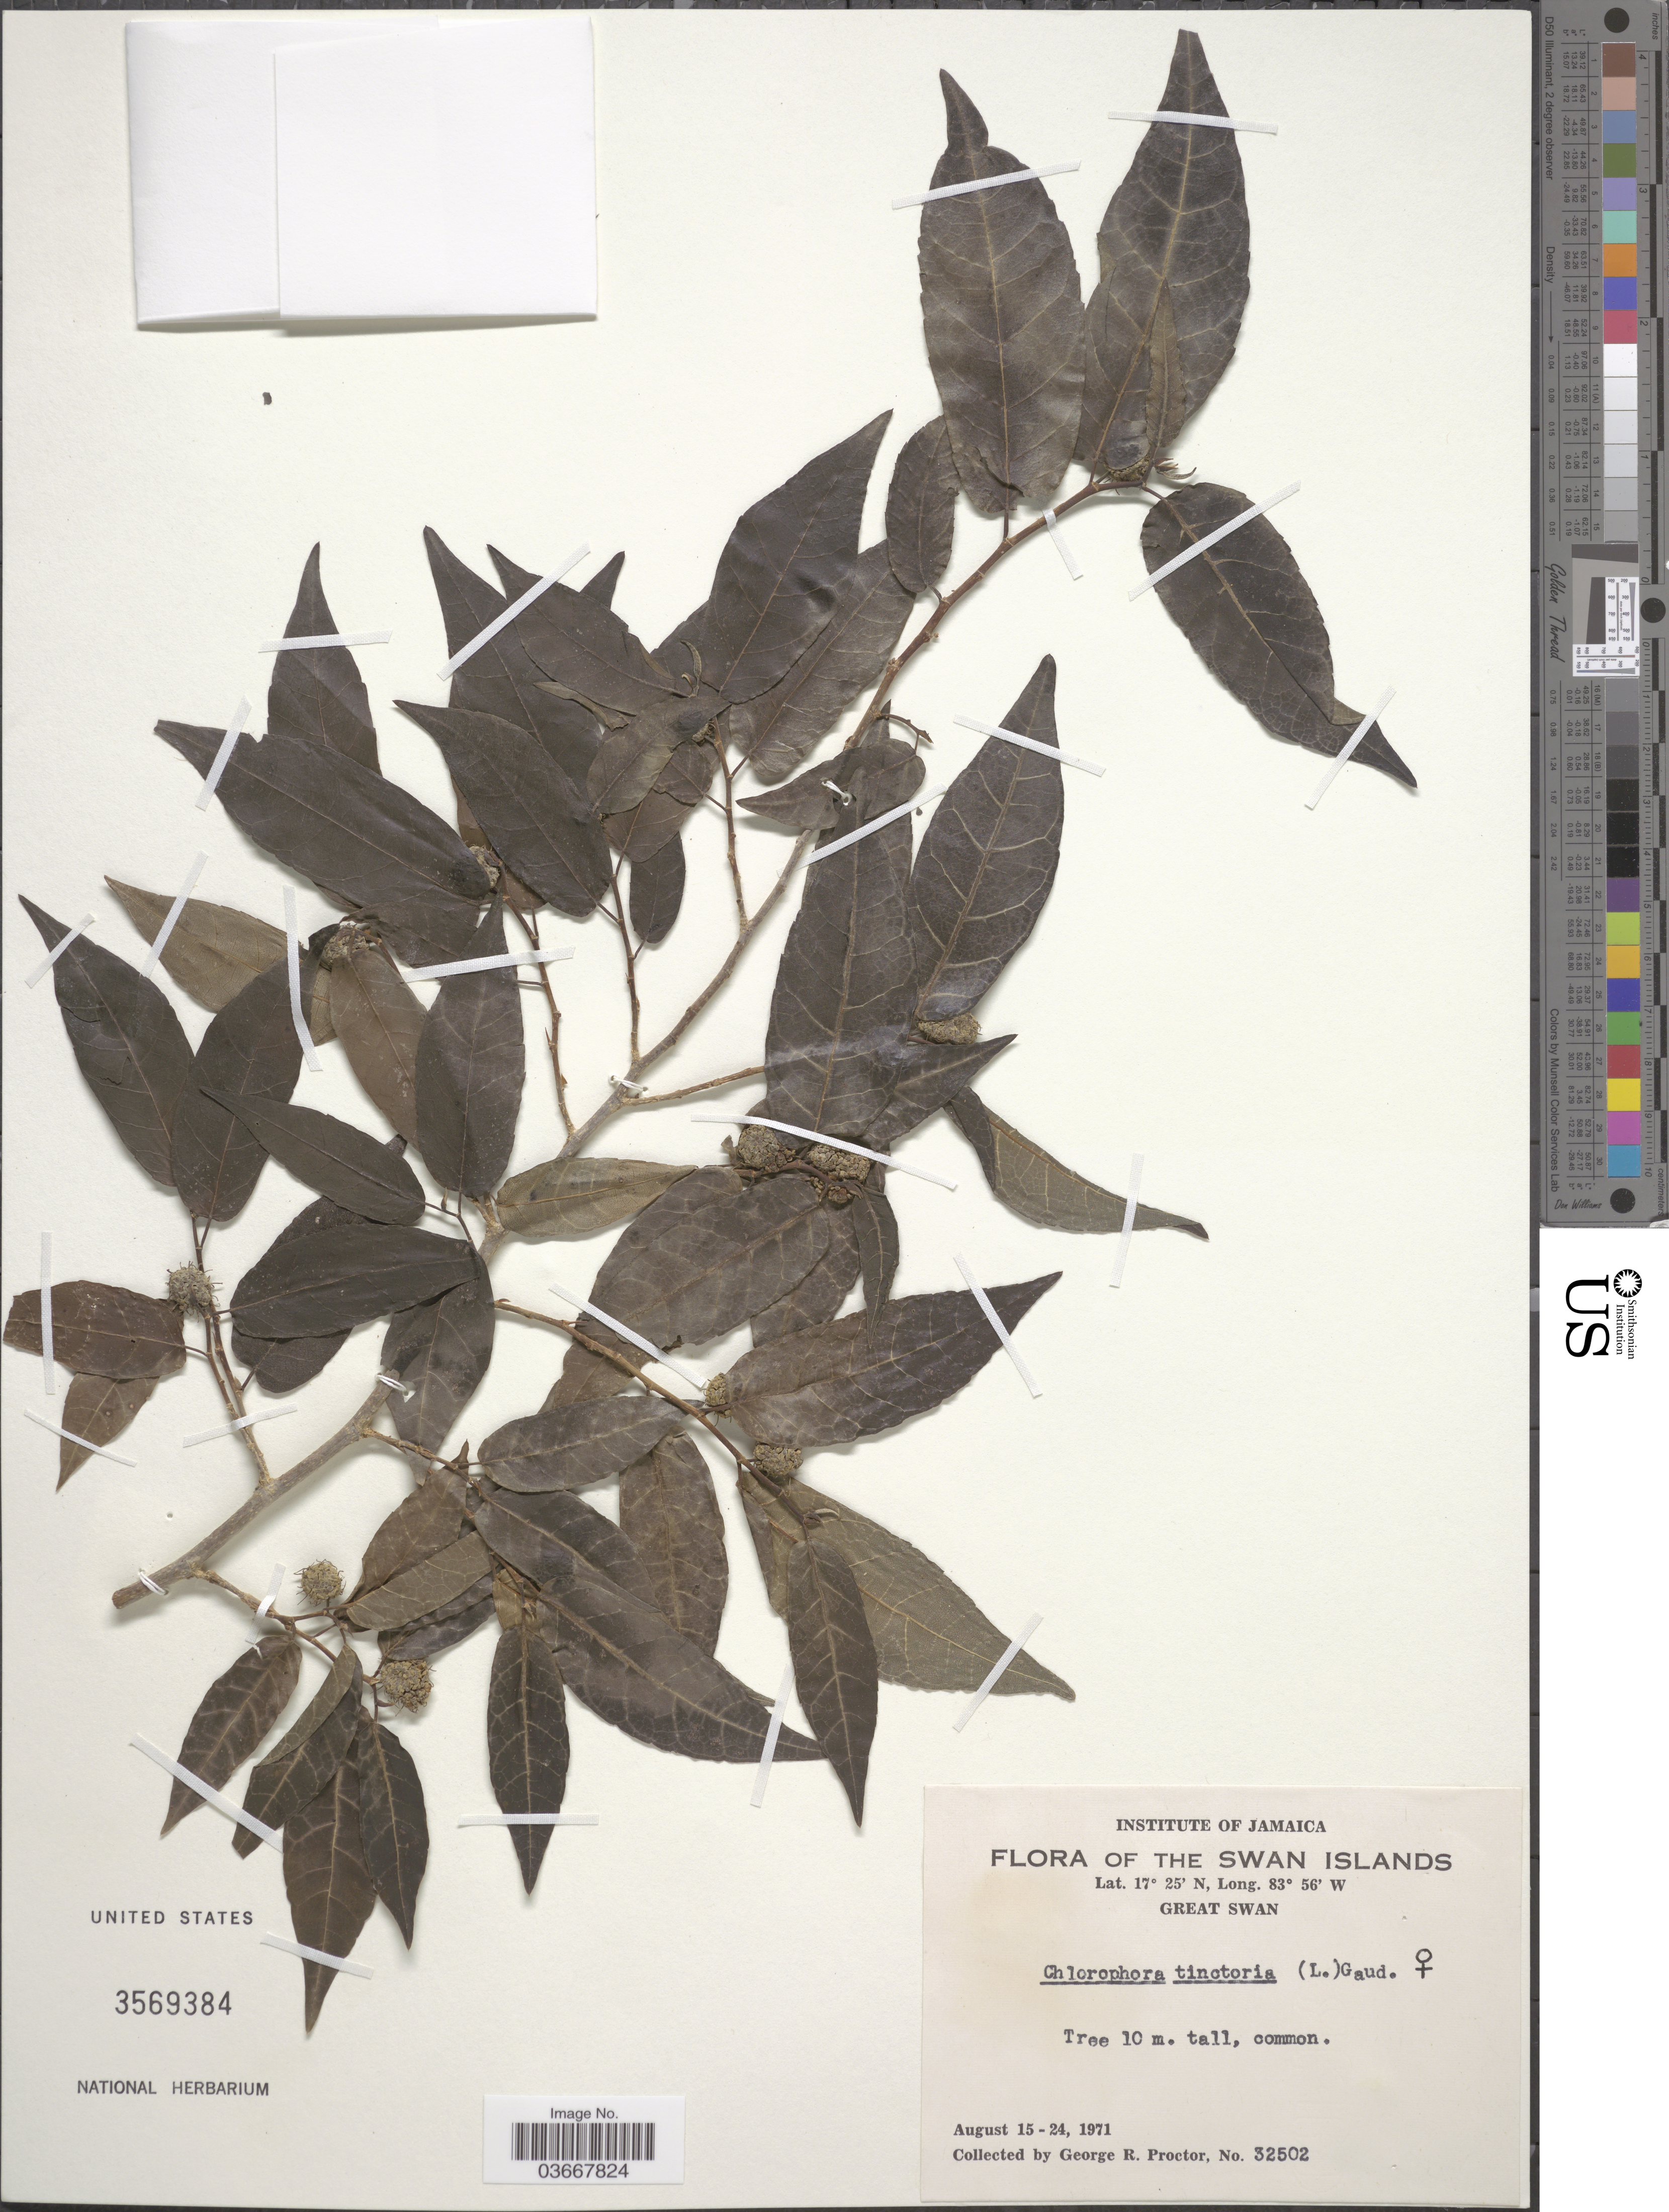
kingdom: Plantae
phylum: Tracheophyta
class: Magnoliopsida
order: Rosales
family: Moraceae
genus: Maclura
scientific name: Maclura tinctoria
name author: (L.) D. Don ex Steud.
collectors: G. R. Proctor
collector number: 32502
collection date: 1971-08-15/1971-08-24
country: Jamaica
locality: The Swan Islands. Great Swan.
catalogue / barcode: US 3569384